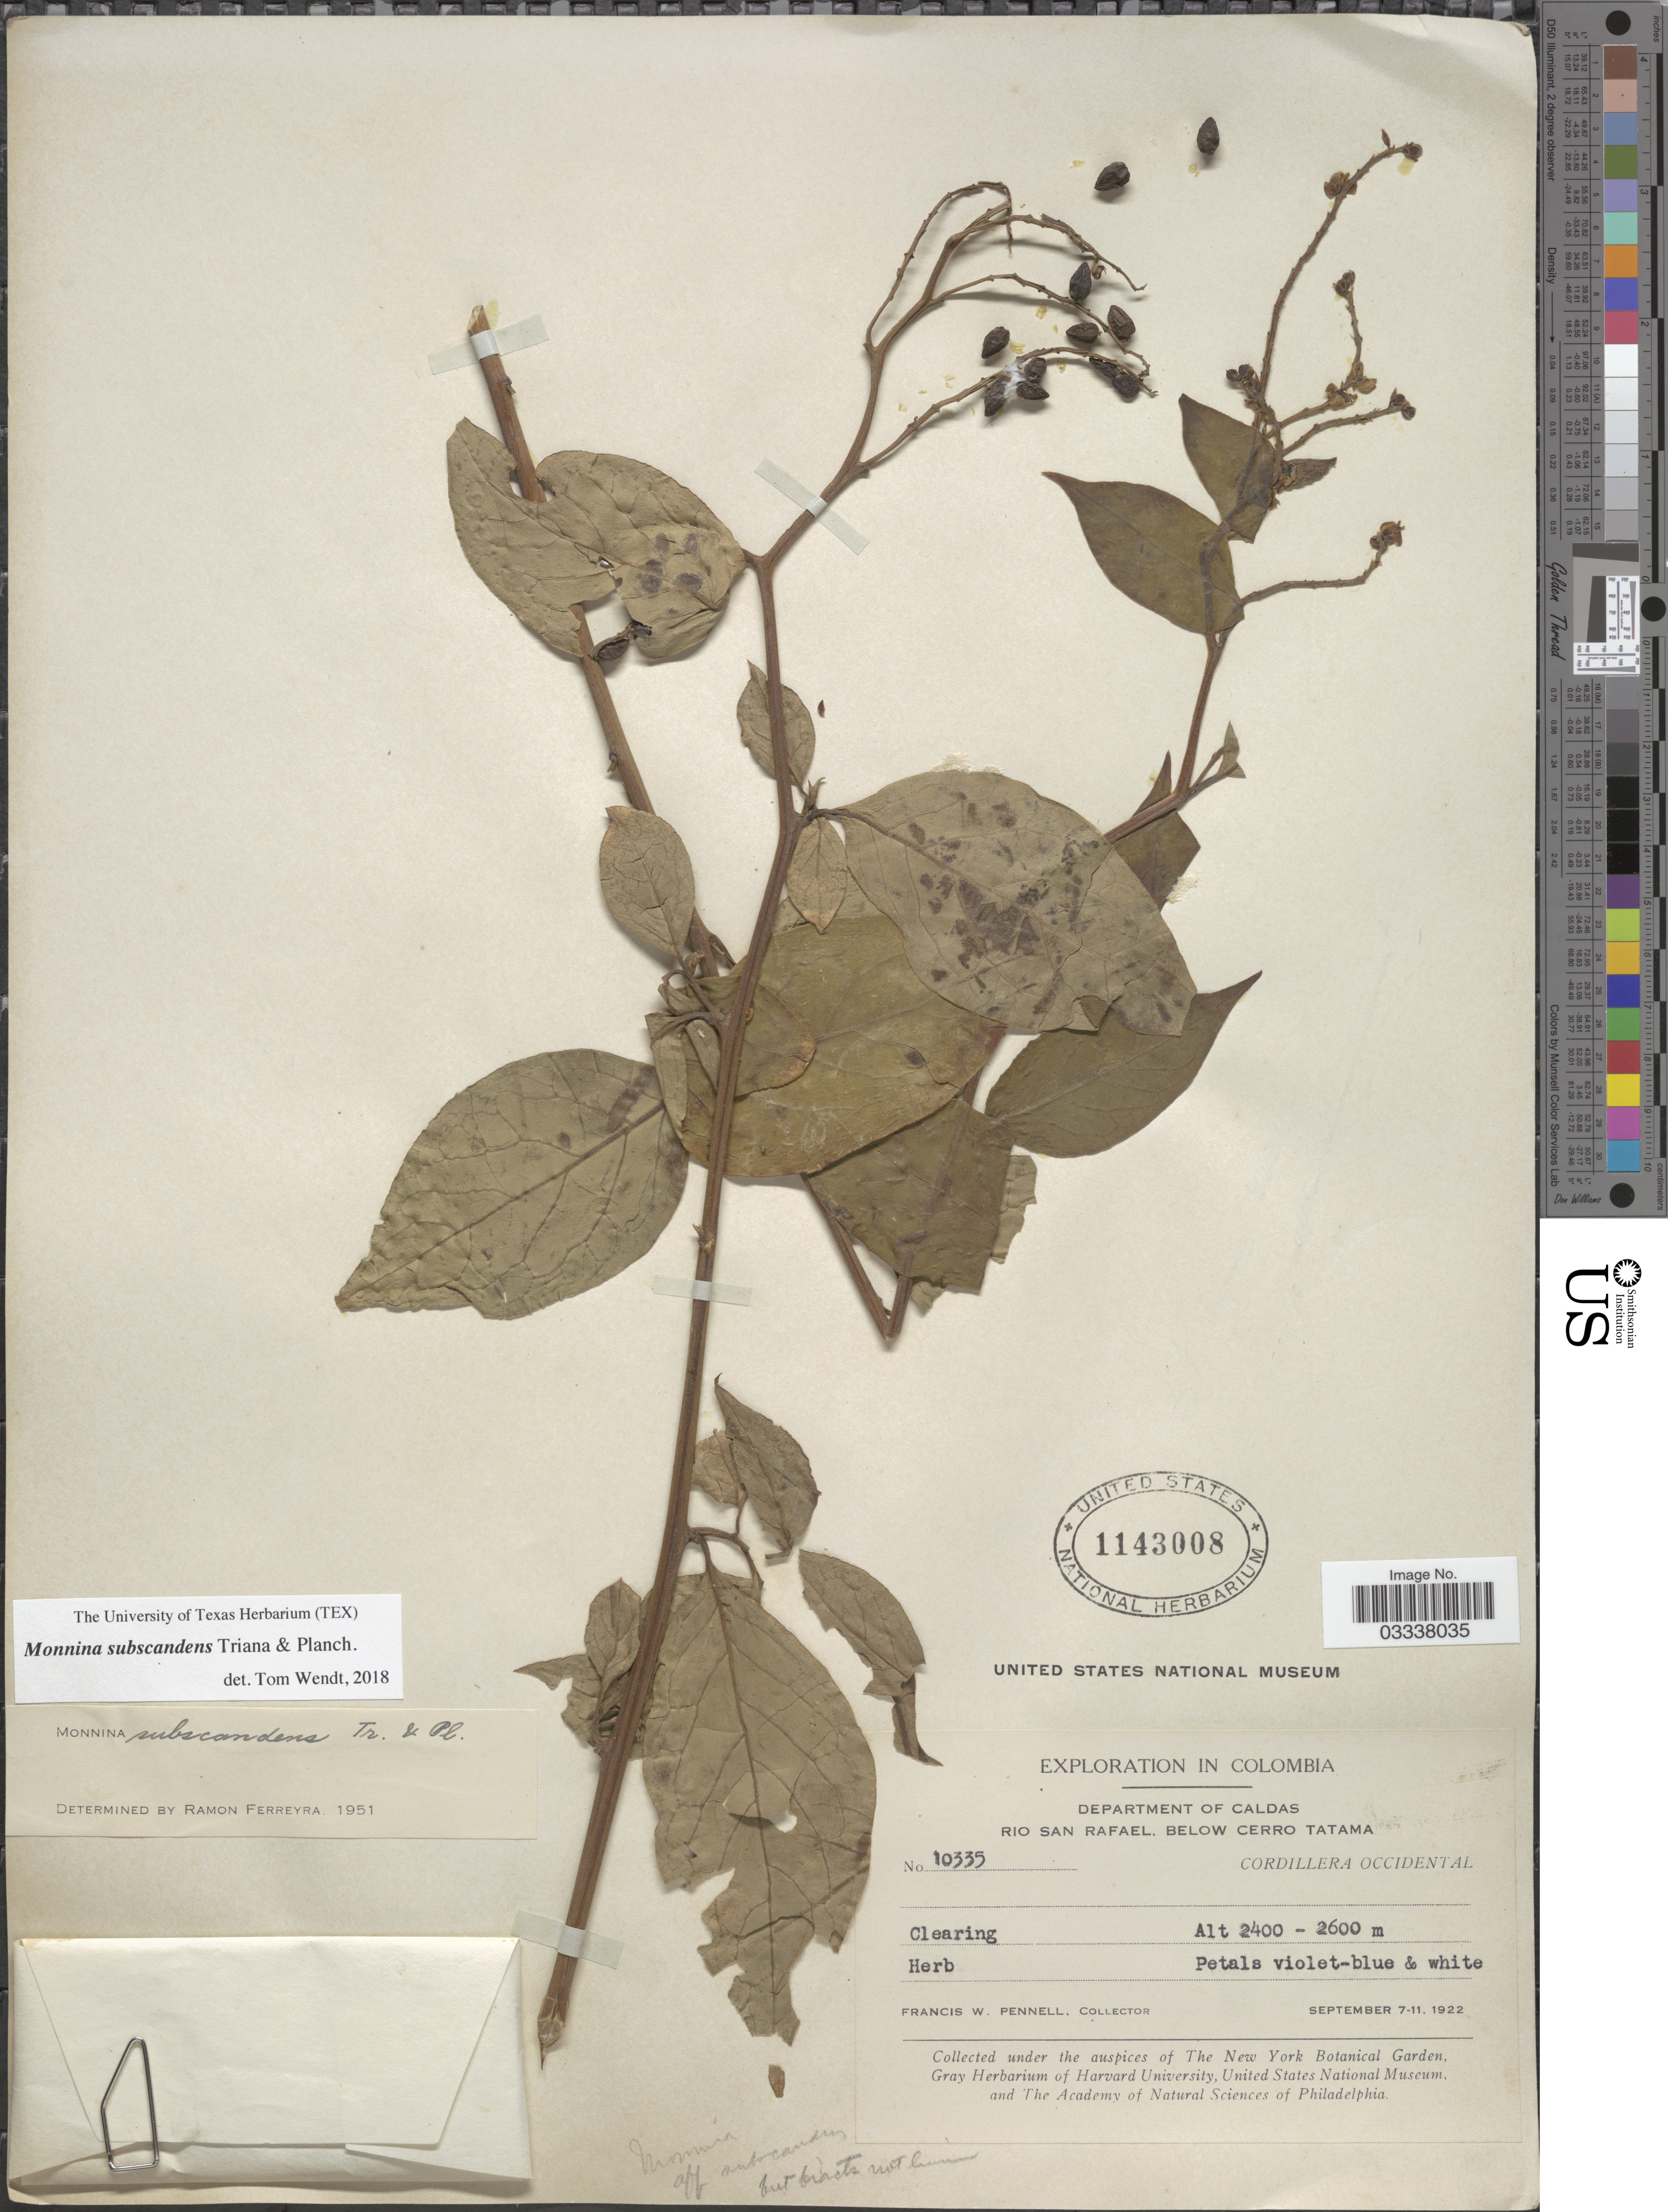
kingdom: Plantae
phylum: Tracheophyta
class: Magnoliopsida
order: Fabales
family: Polygalaceae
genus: Monnina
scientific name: Monnina subscandens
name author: Triana & Planch.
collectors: F. W. Pennell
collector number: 10335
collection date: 1922-09-07/1922-09-11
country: Colombia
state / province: Caldas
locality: Department of Caldas, Rio San Rafael, below Cerro Tatama, Cordillera Occidental.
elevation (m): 2400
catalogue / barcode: US 1143008